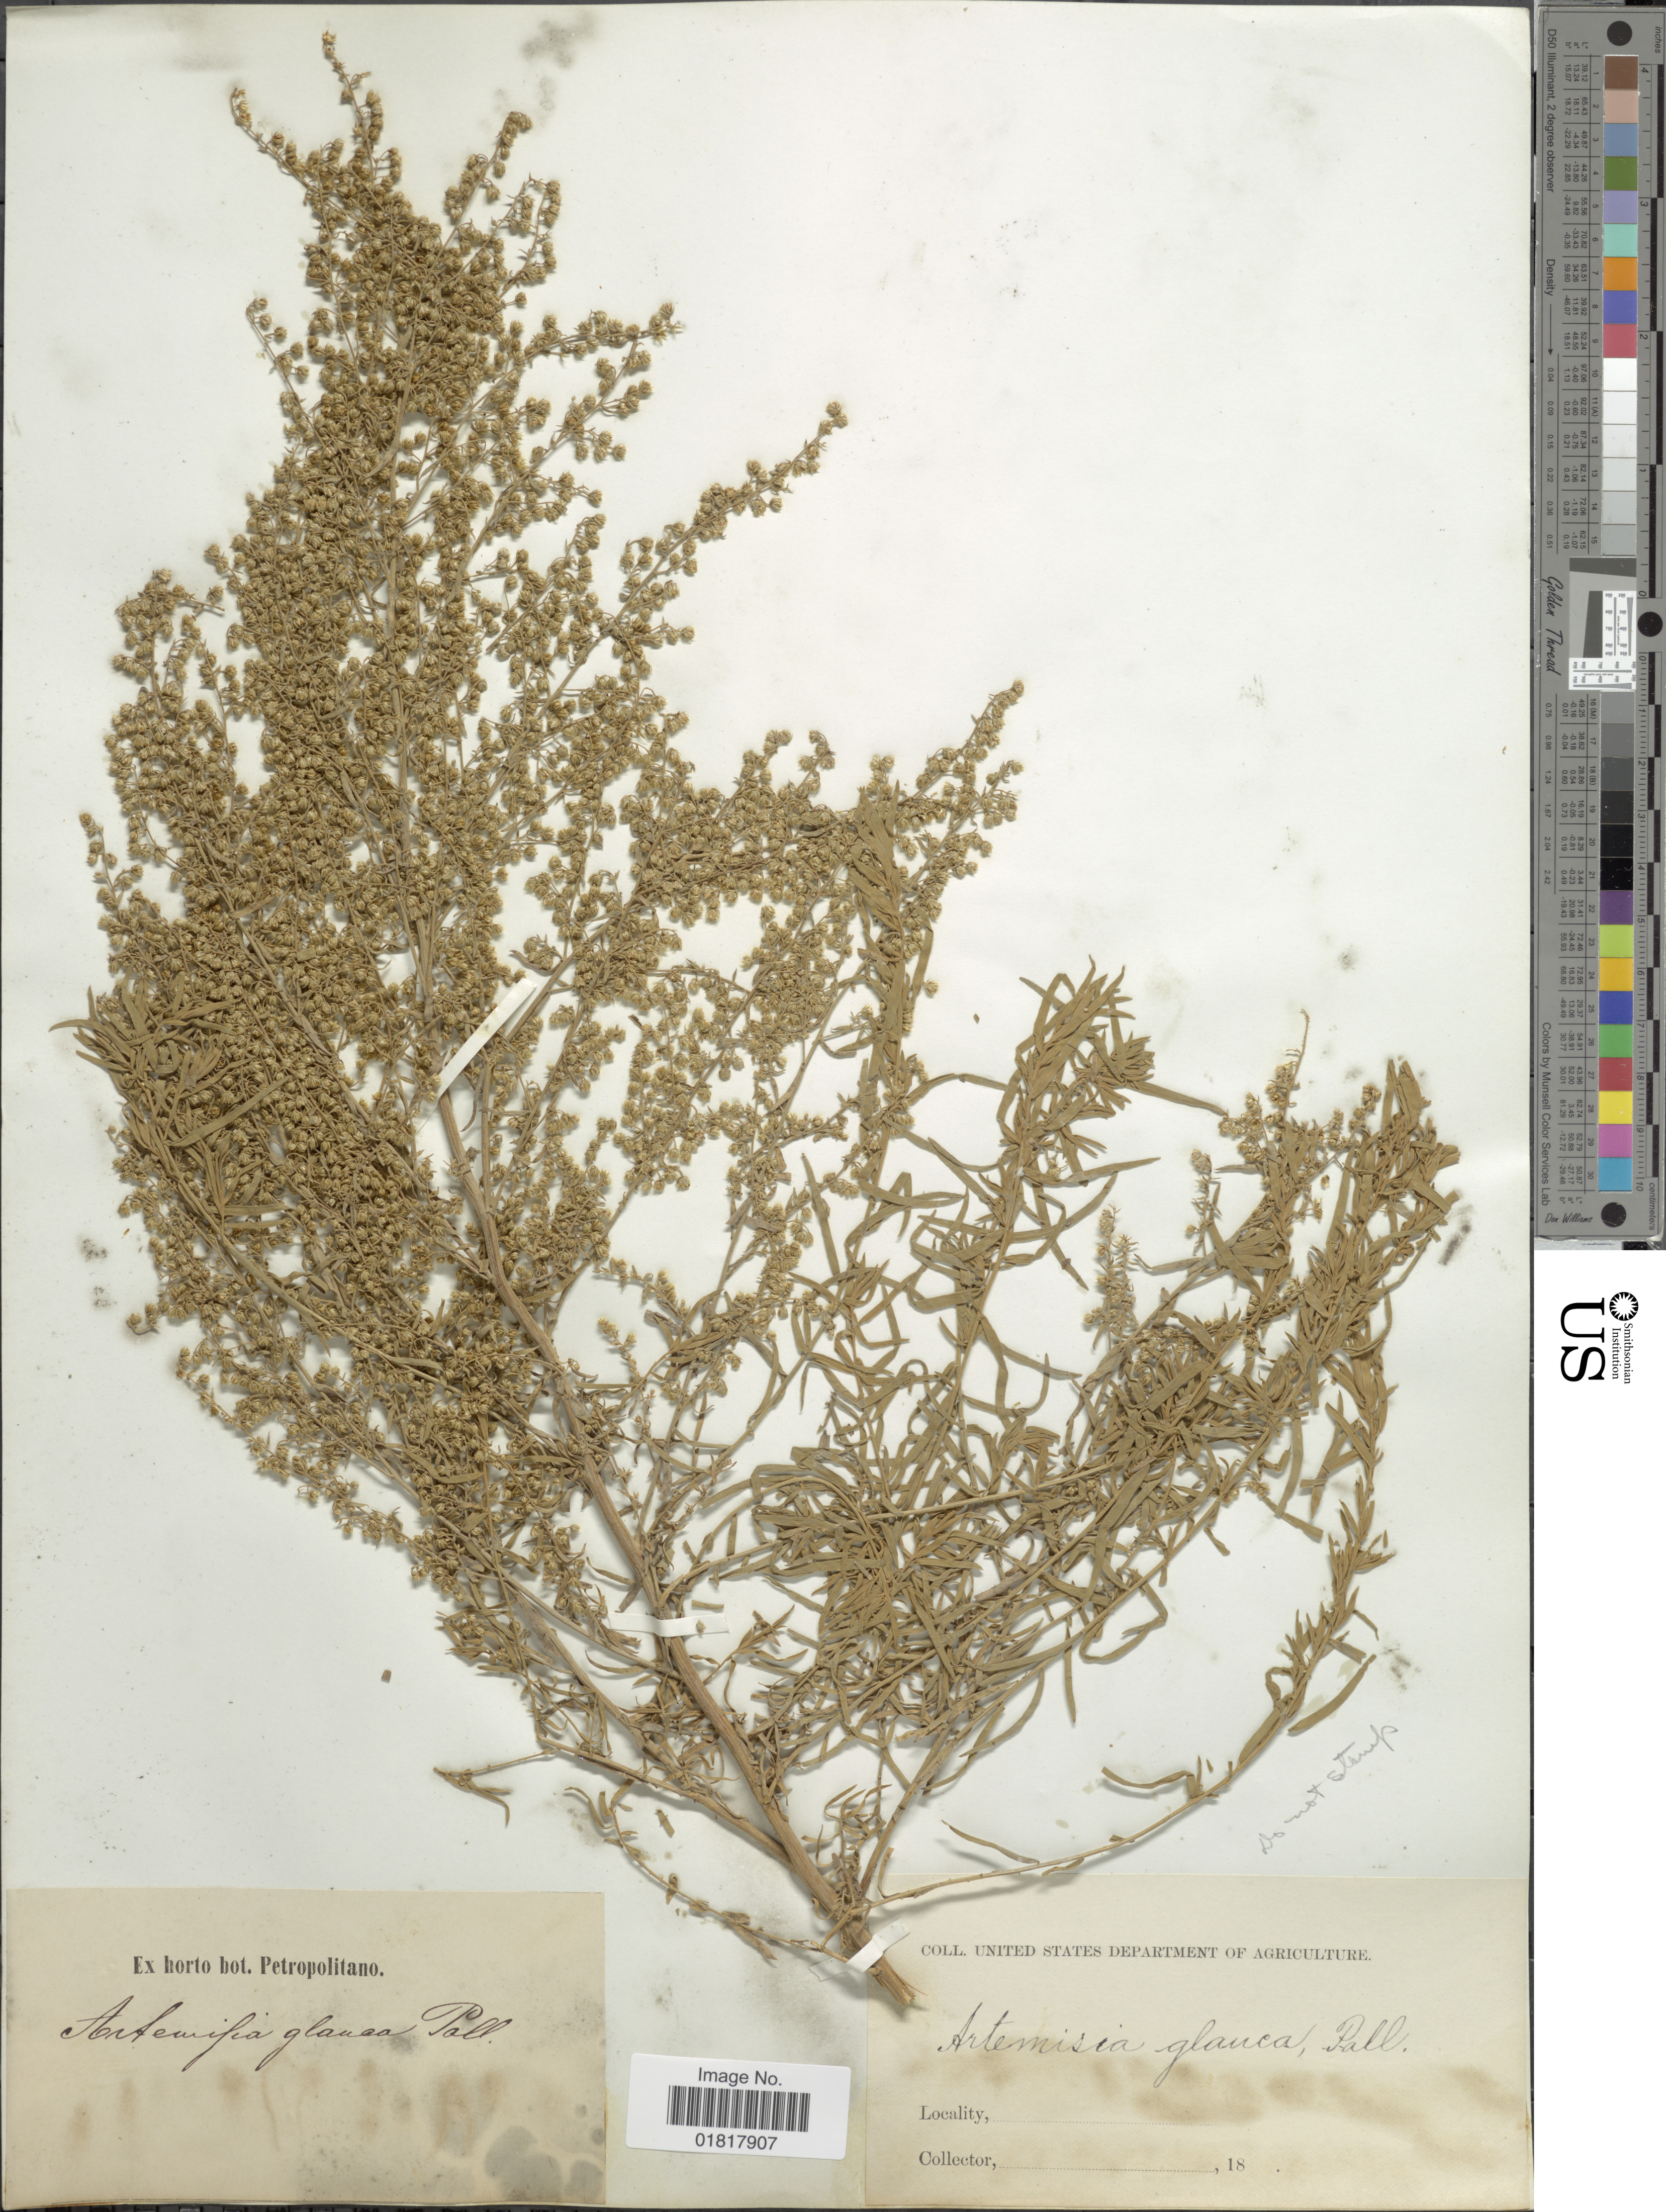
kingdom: Plantae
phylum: Tracheophyta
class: Magnoliopsida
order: Asterales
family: Asteraceae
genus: Artemisia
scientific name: Artemisia glauca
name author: Pall. ex Willd.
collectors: United States Department of Agriculture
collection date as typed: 18